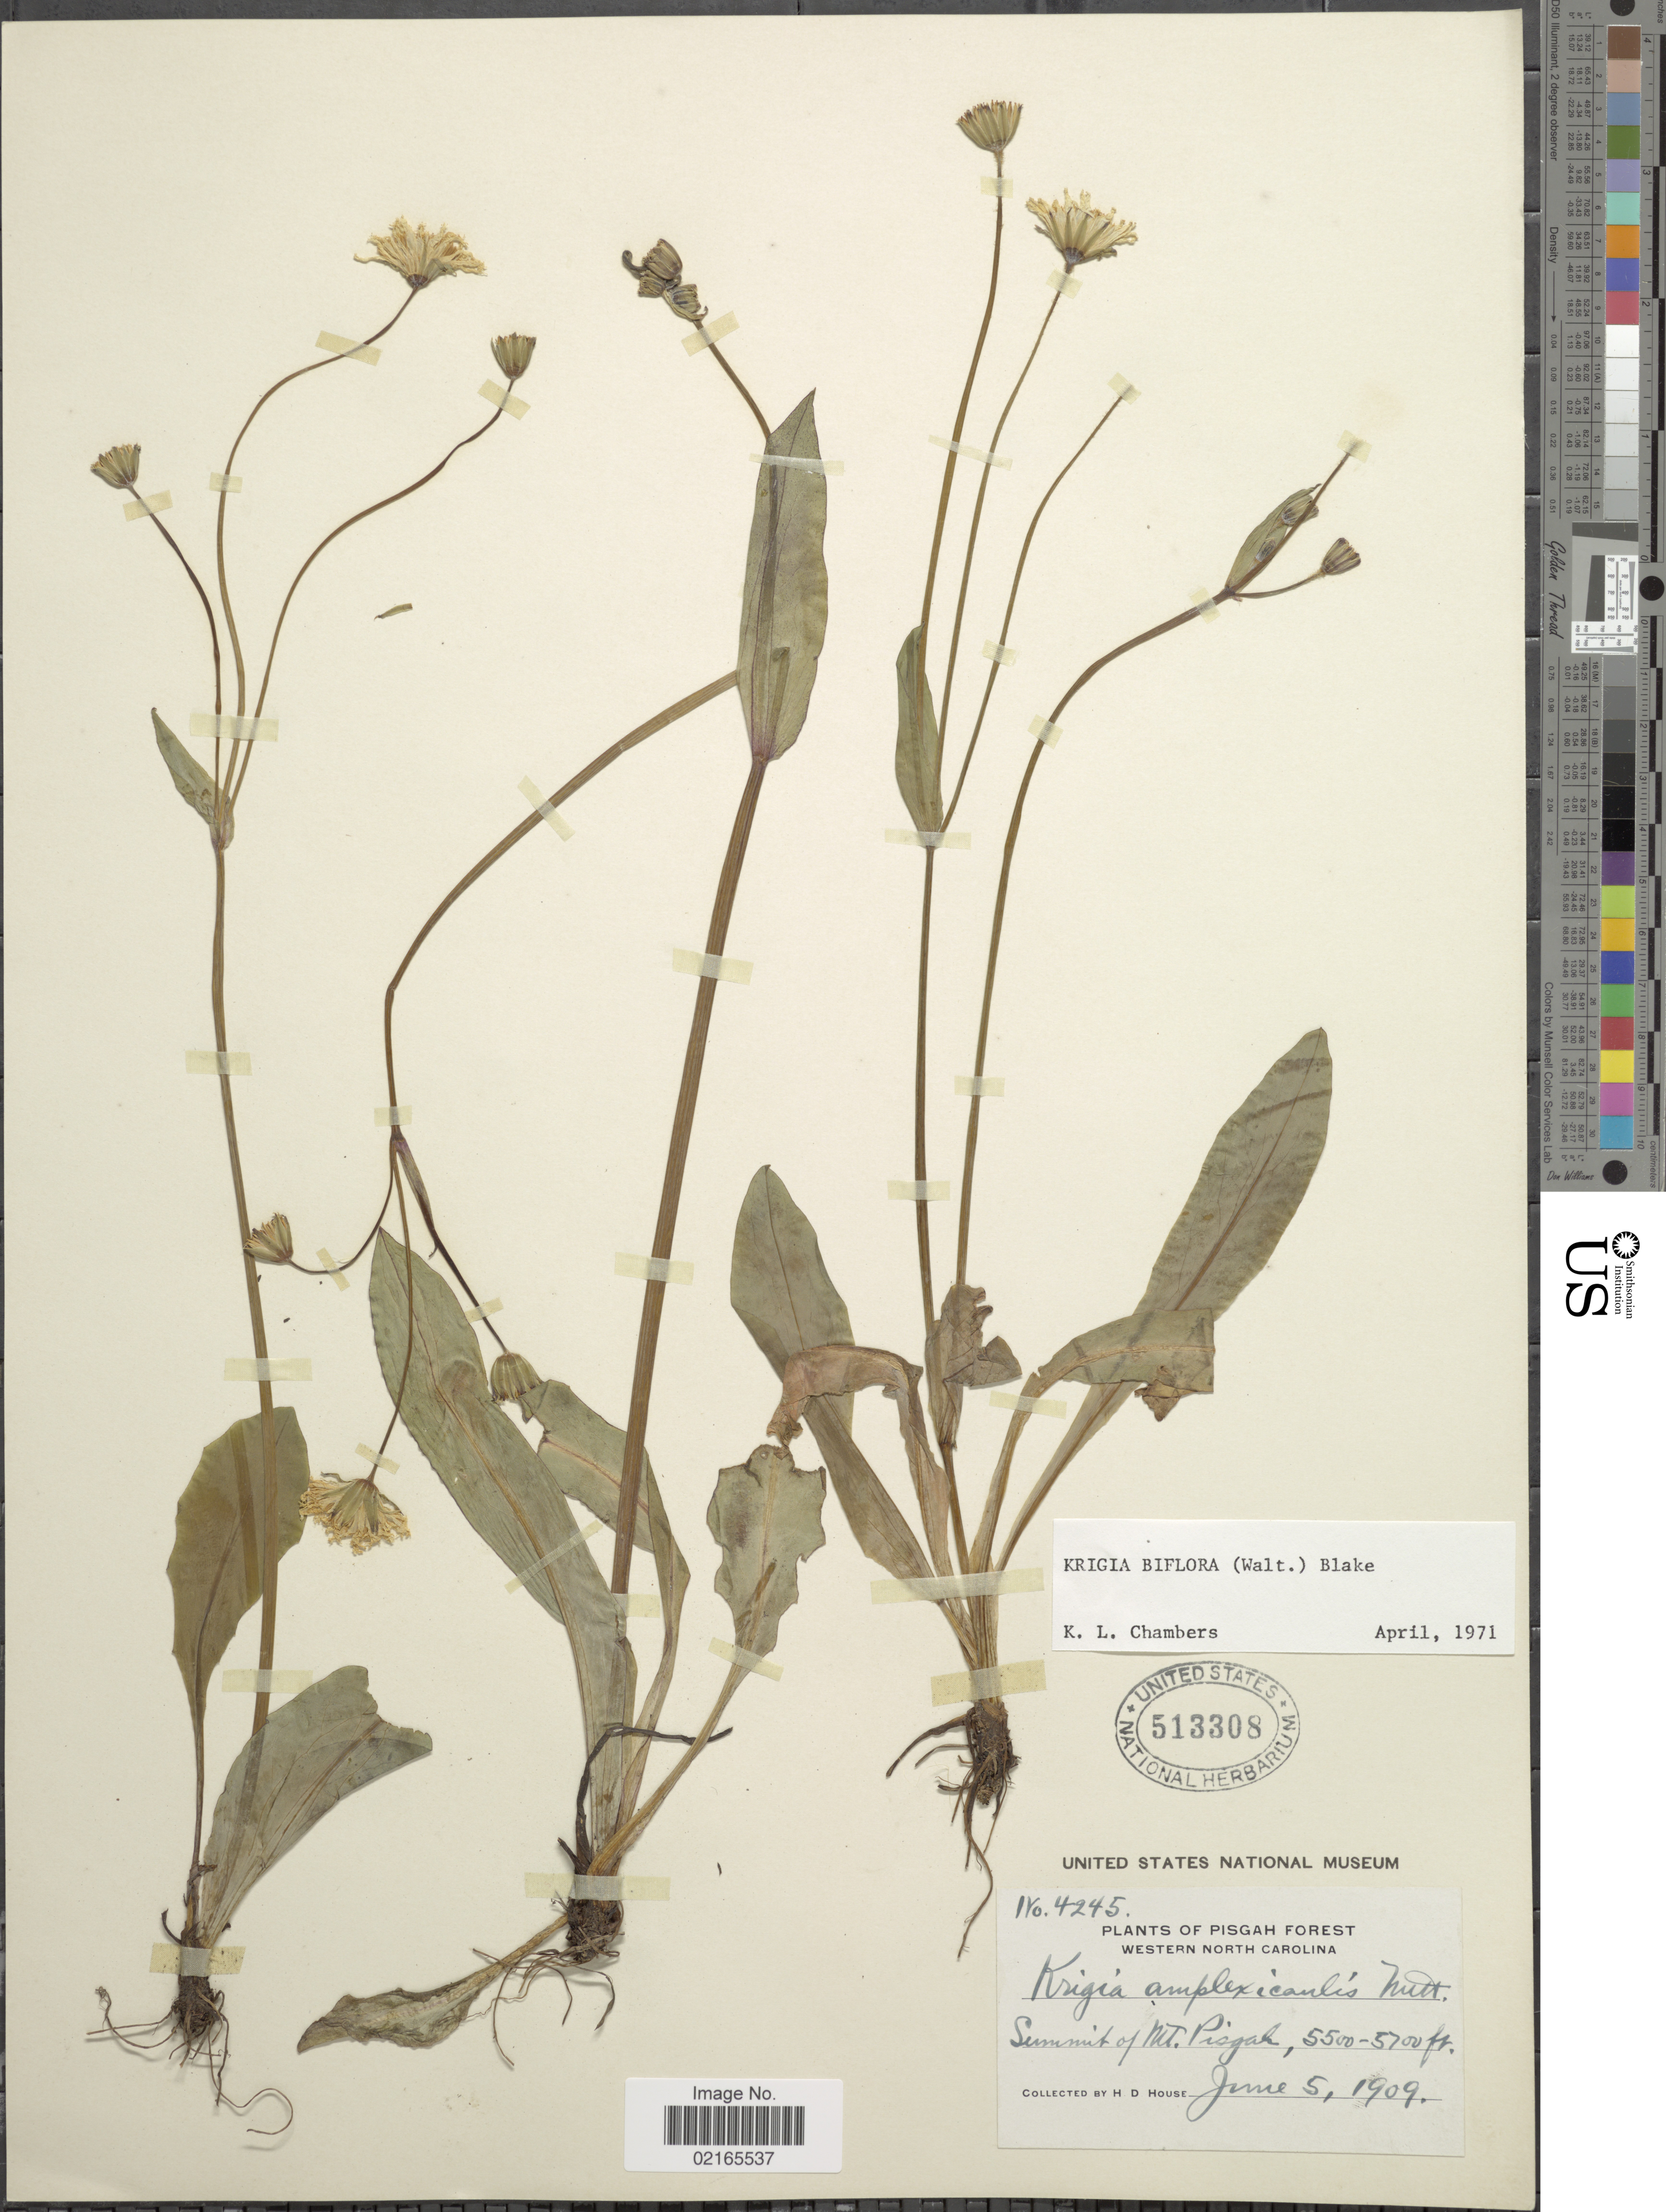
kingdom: Plantae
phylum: Tracheophyta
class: Magnoliopsida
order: Asterales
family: Asteraceae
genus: Krigia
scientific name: Krigia biflora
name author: (Walter) S.F. Blake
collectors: H. D. House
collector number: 4245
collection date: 1909-06-05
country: United States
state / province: North Carolina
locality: Pisgah Forest, Western North Carolina, summit of Mt. Pisgah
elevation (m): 1676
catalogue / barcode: US 513308